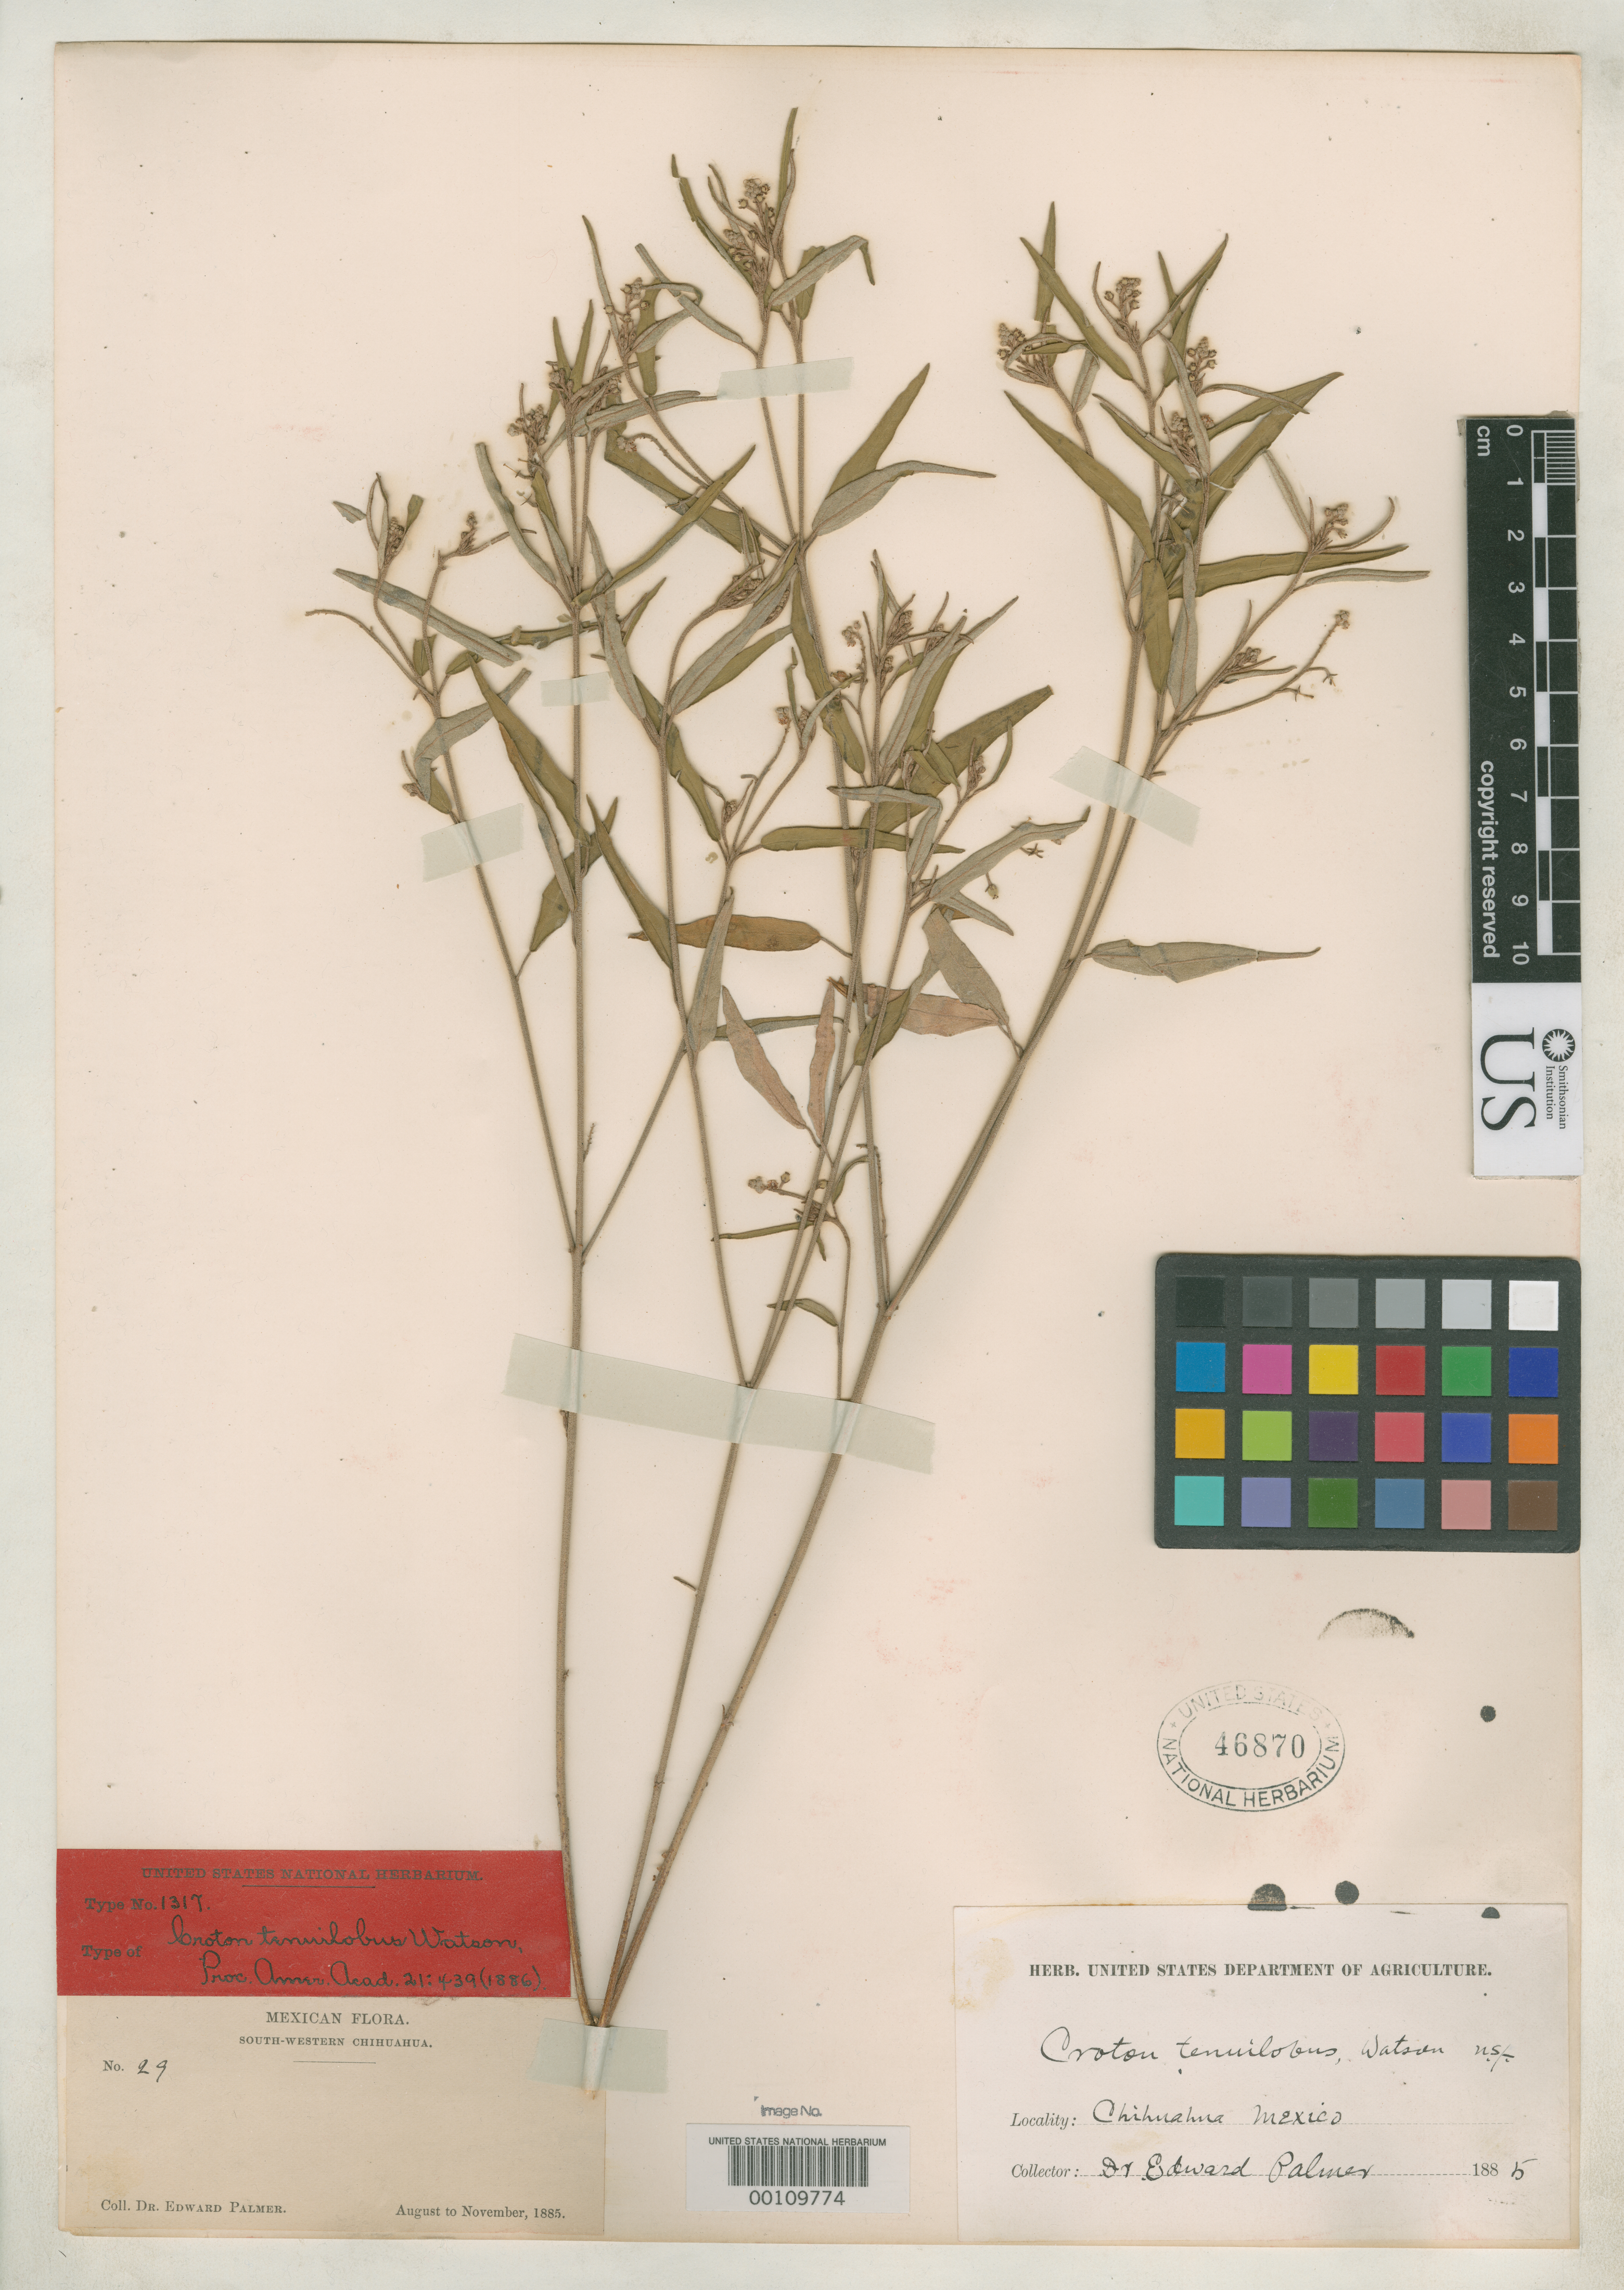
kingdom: Plantae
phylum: Tracheophyta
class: Magnoliopsida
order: Malpighiales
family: Euphorbiaceae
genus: Croton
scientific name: Croton tenuilobus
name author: S. Watson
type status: Type Collection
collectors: E. Palmer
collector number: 29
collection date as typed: Aug 1885 to -- Nov 1885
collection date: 1885-08/1885-11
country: Mexico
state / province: Chihuahua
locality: Hacienda San Jose.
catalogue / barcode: US 46870